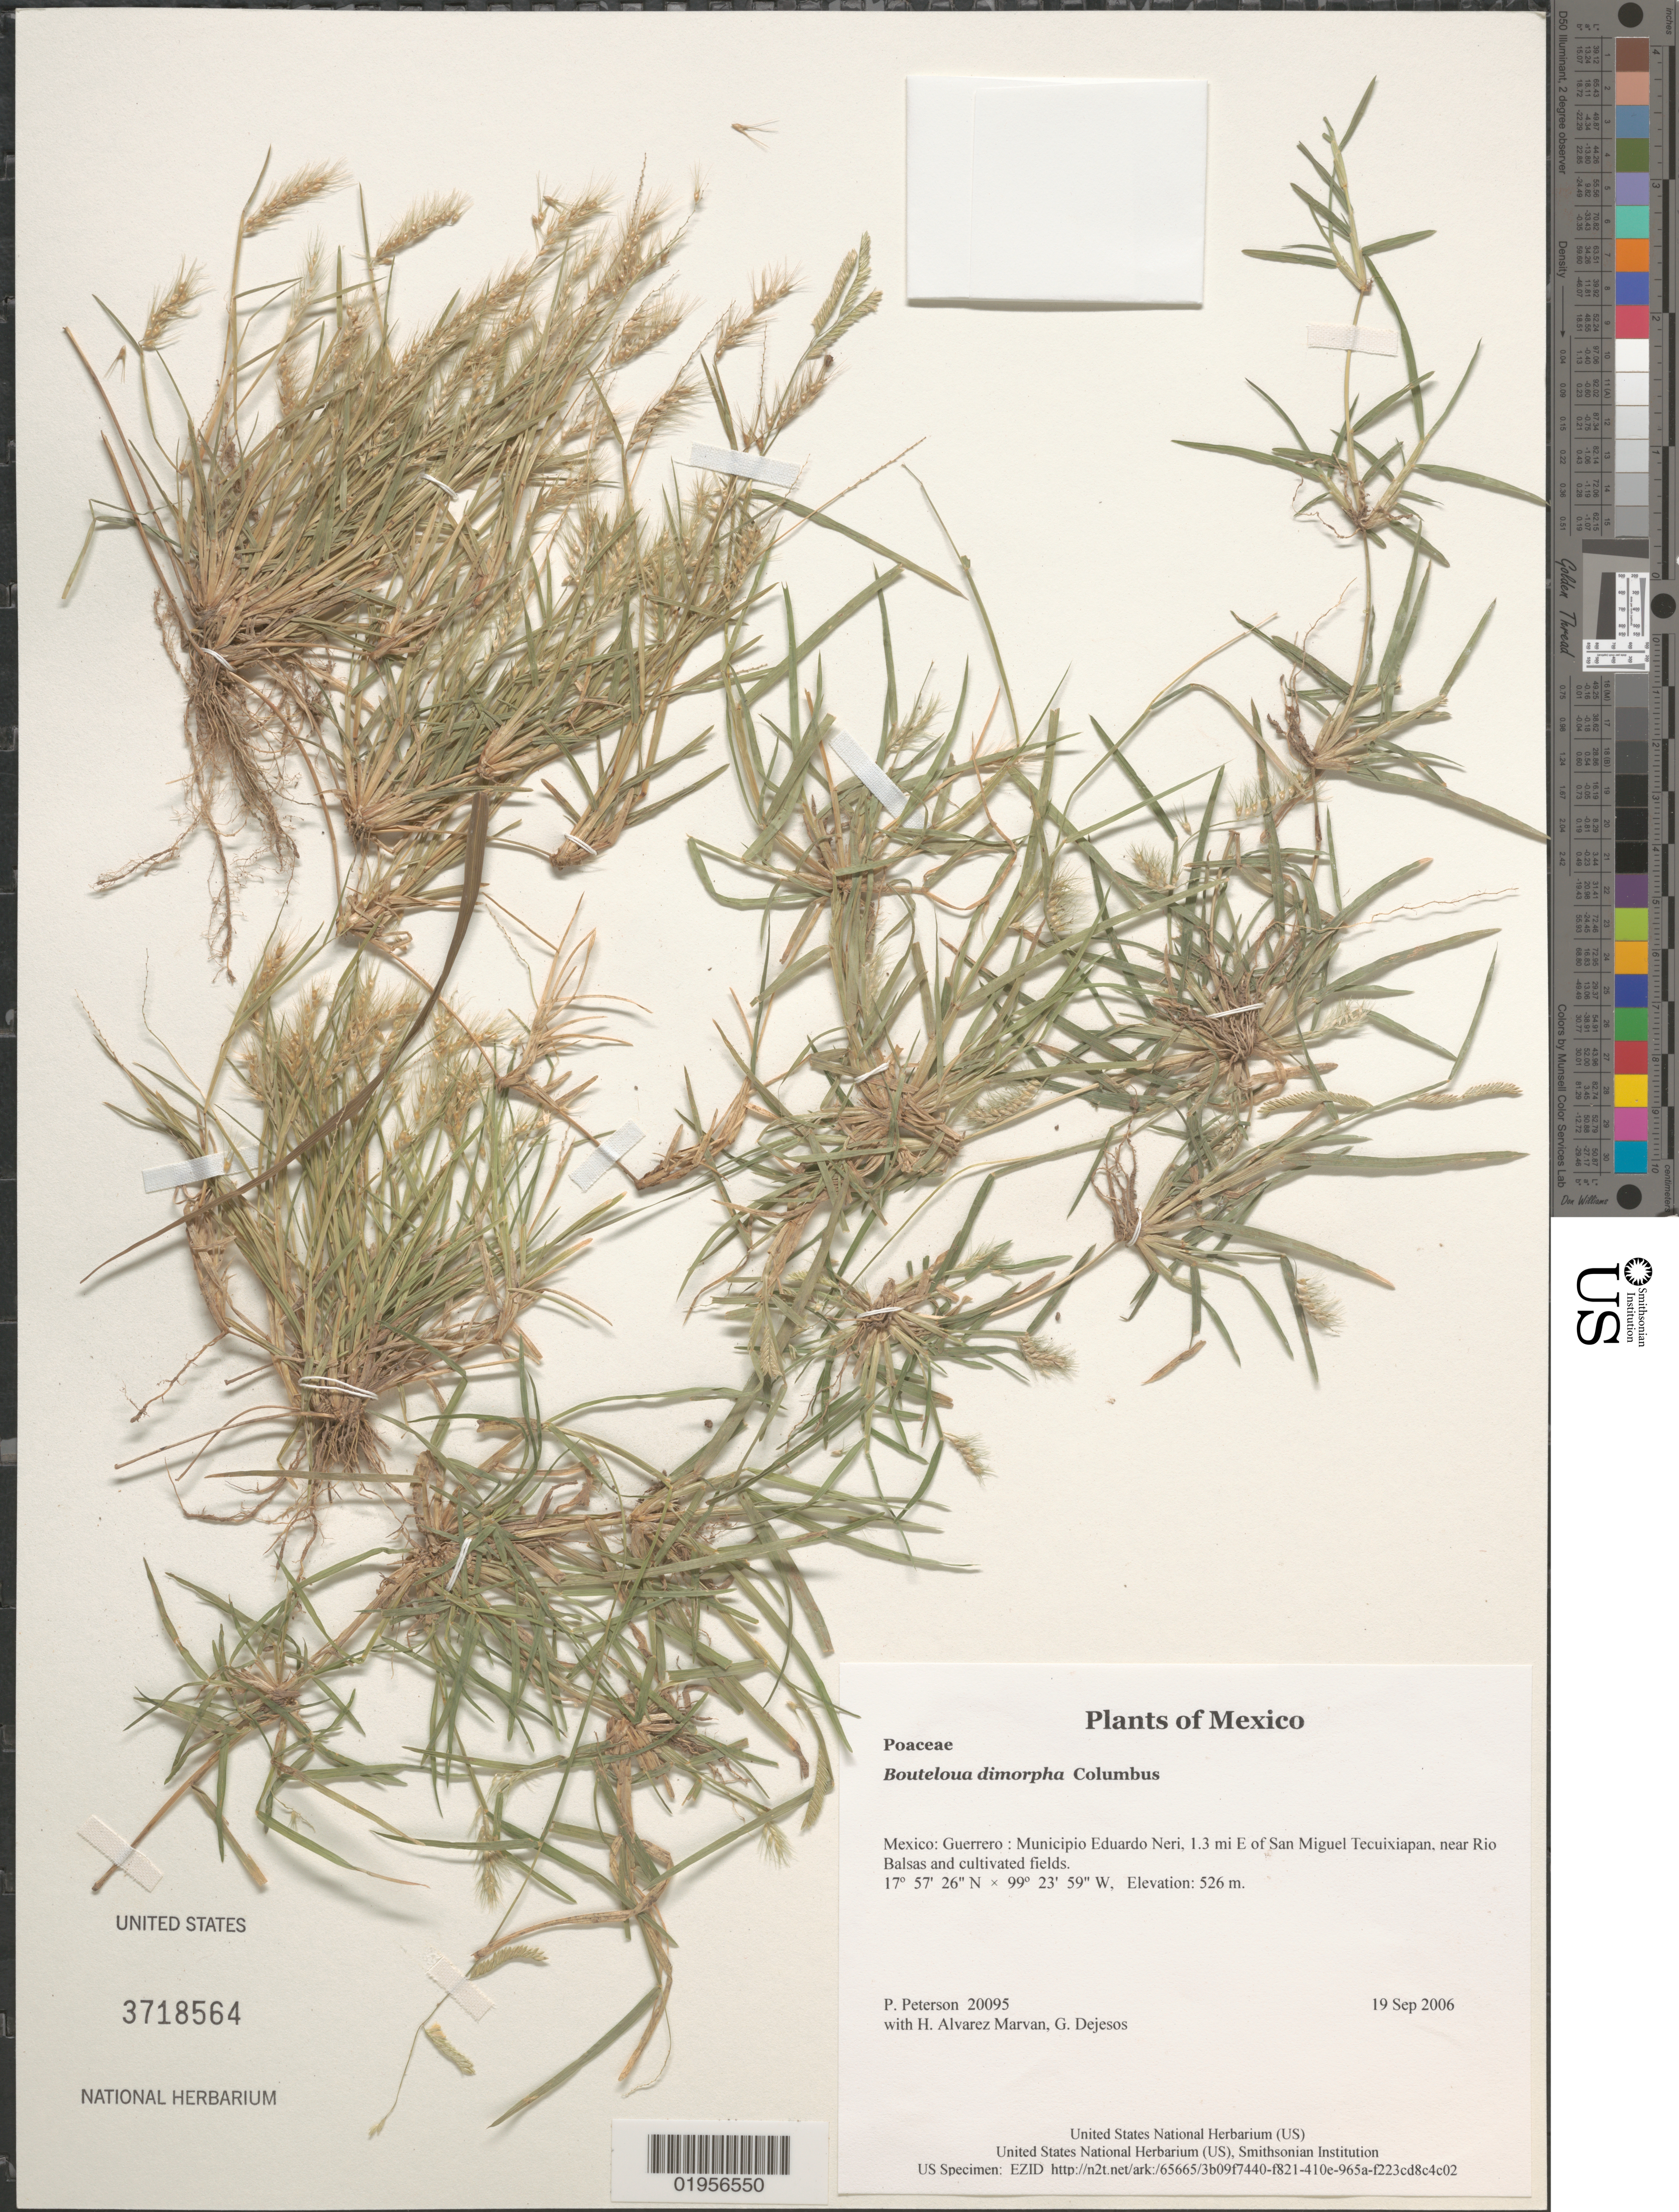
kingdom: Plantae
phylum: Tracheophyta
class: Liliopsida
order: Poales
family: Poaceae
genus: Bouteloua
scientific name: Bouteloua dimorpha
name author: Columbus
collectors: P. M. Peterson, H. Alvarez Marvan & G. Dejesos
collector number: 20095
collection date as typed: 19 Sep 2006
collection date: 2006-09-19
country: Mexico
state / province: Guerrero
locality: Municipio Eduardo Neri, 1.3 mi E of San Miguel Tecuixiapan, near Rio Balsas and cultivated fields.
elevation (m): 526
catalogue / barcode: US 3718564